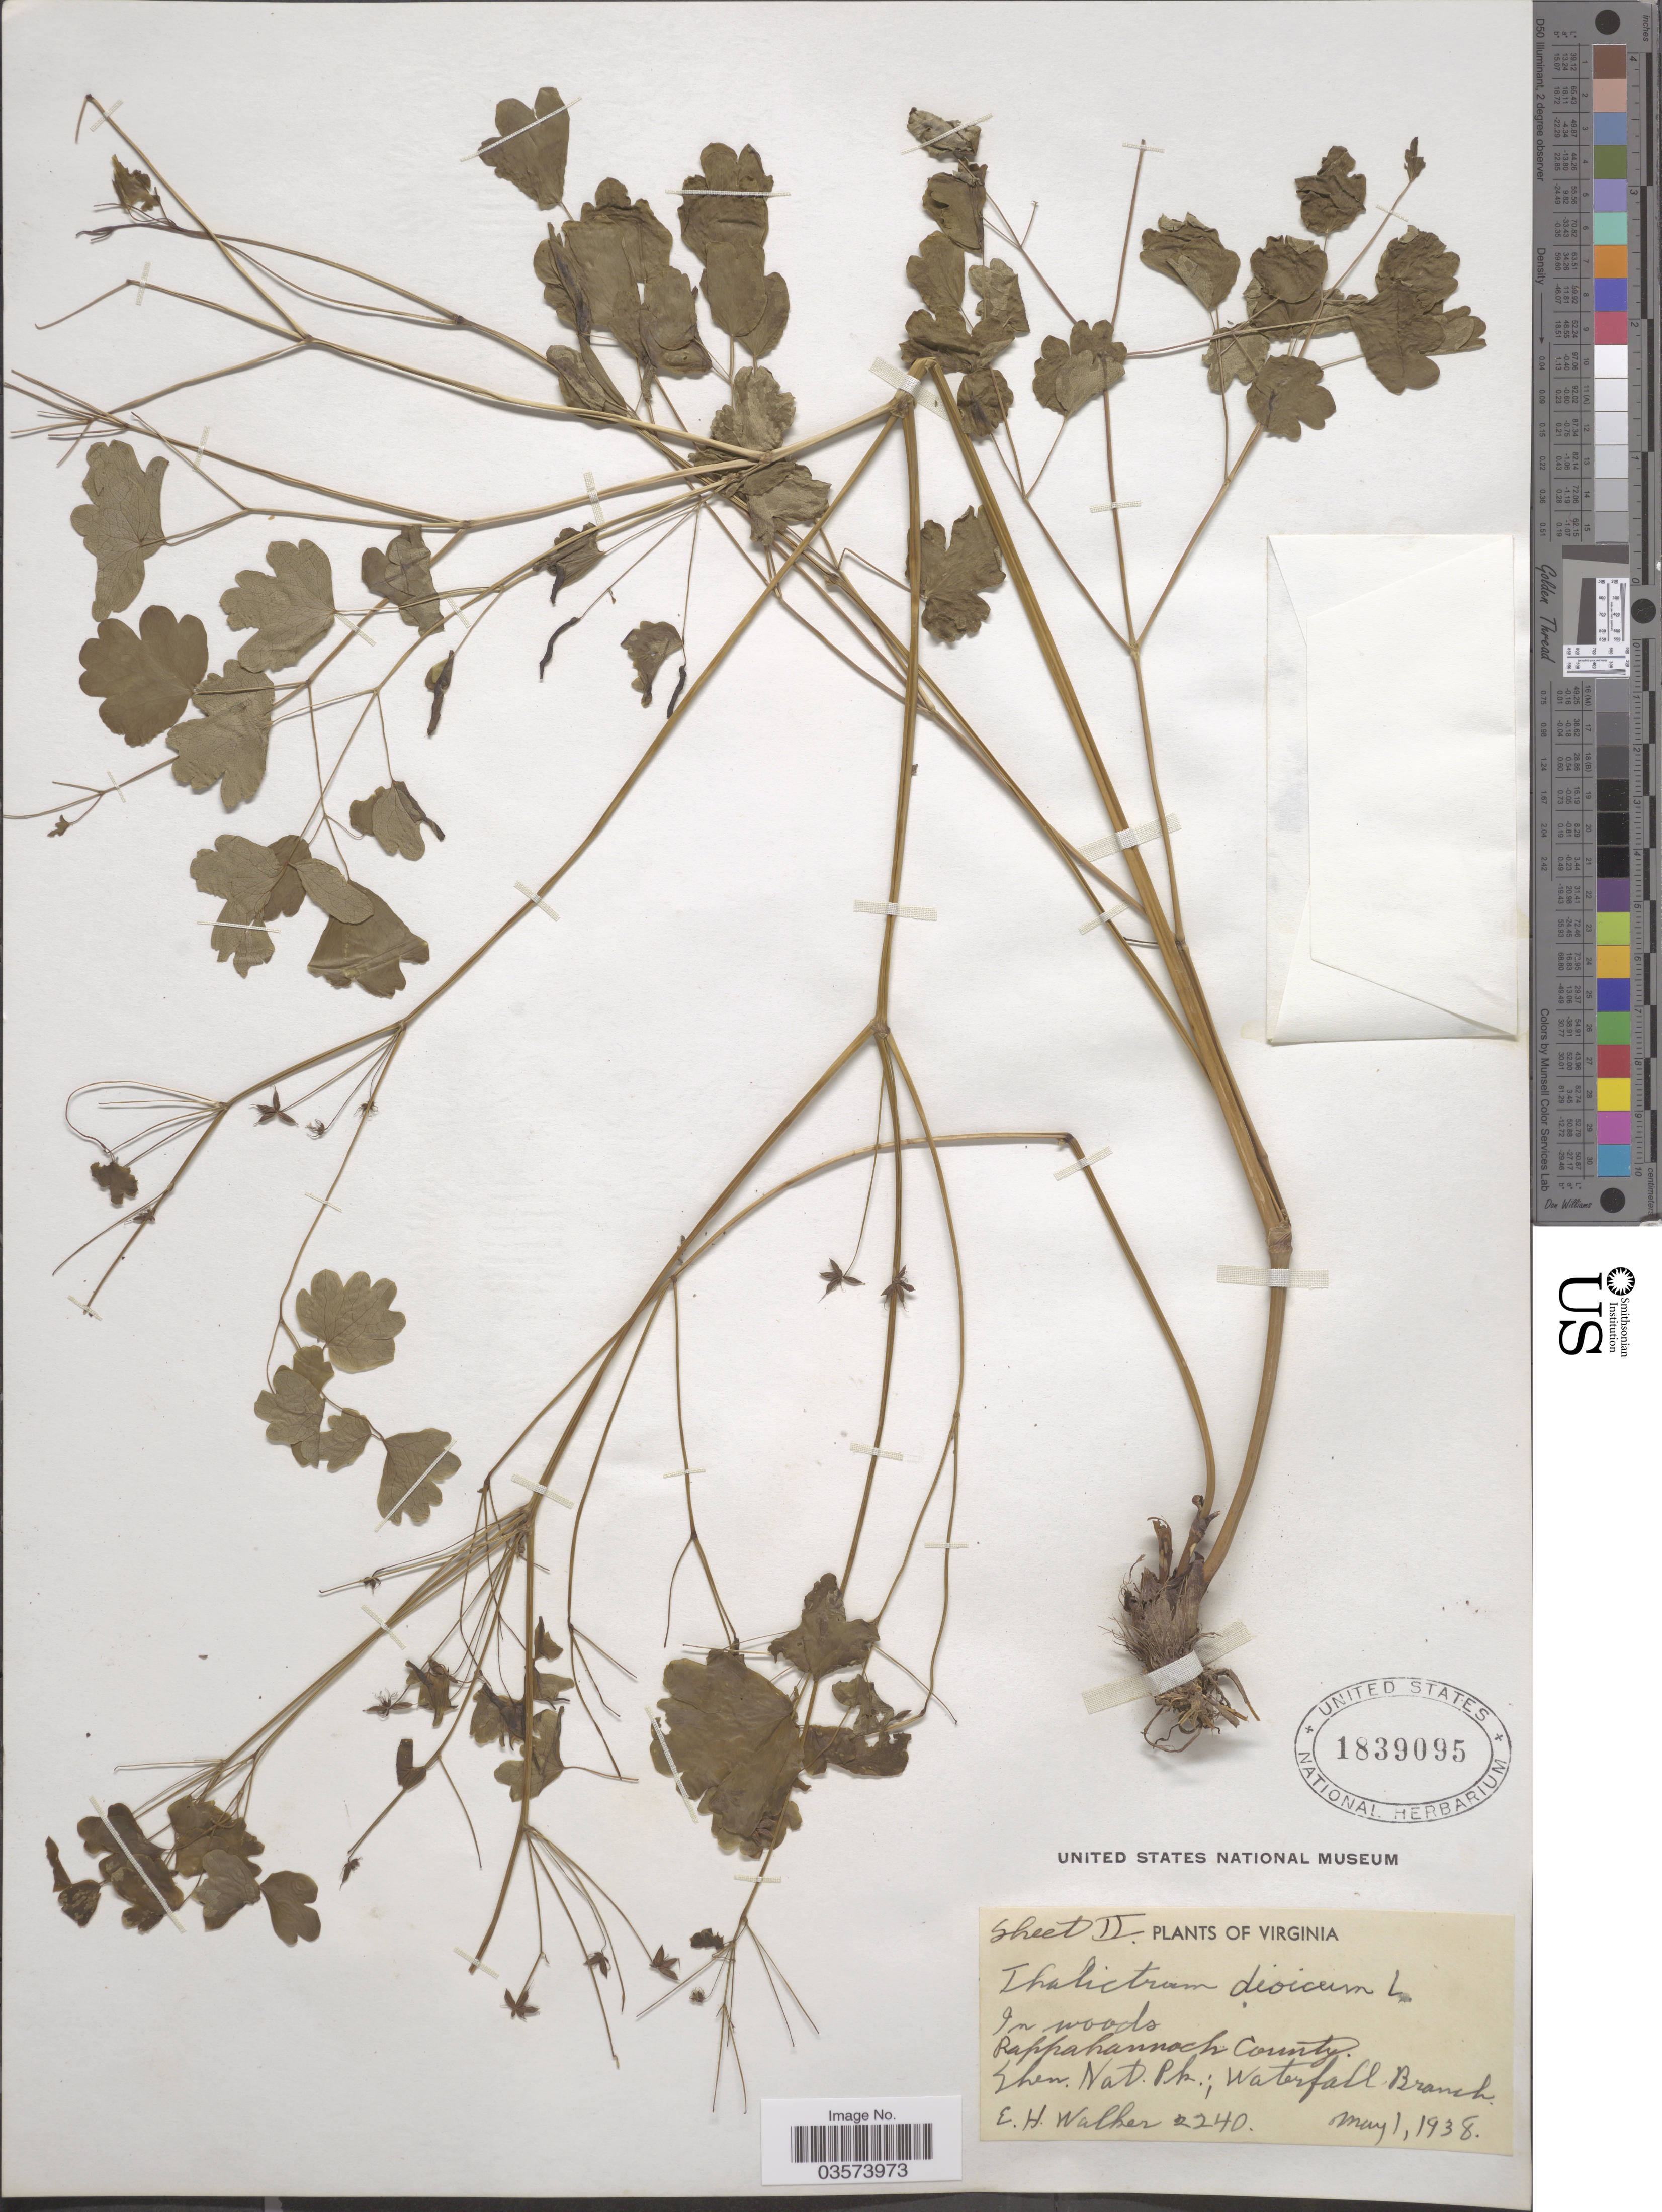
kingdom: Plantae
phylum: Tracheophyta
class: Magnoliopsida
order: Ranunculales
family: Ranunculaceae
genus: Thalictrum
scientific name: Thalictrum dioicum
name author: L.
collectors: E. H. Walker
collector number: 2240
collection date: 1938-05-01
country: United States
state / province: Virginia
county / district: Rappahannock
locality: Shen. Nat. Pk.; Waterfall Branch.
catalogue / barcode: US 1839095